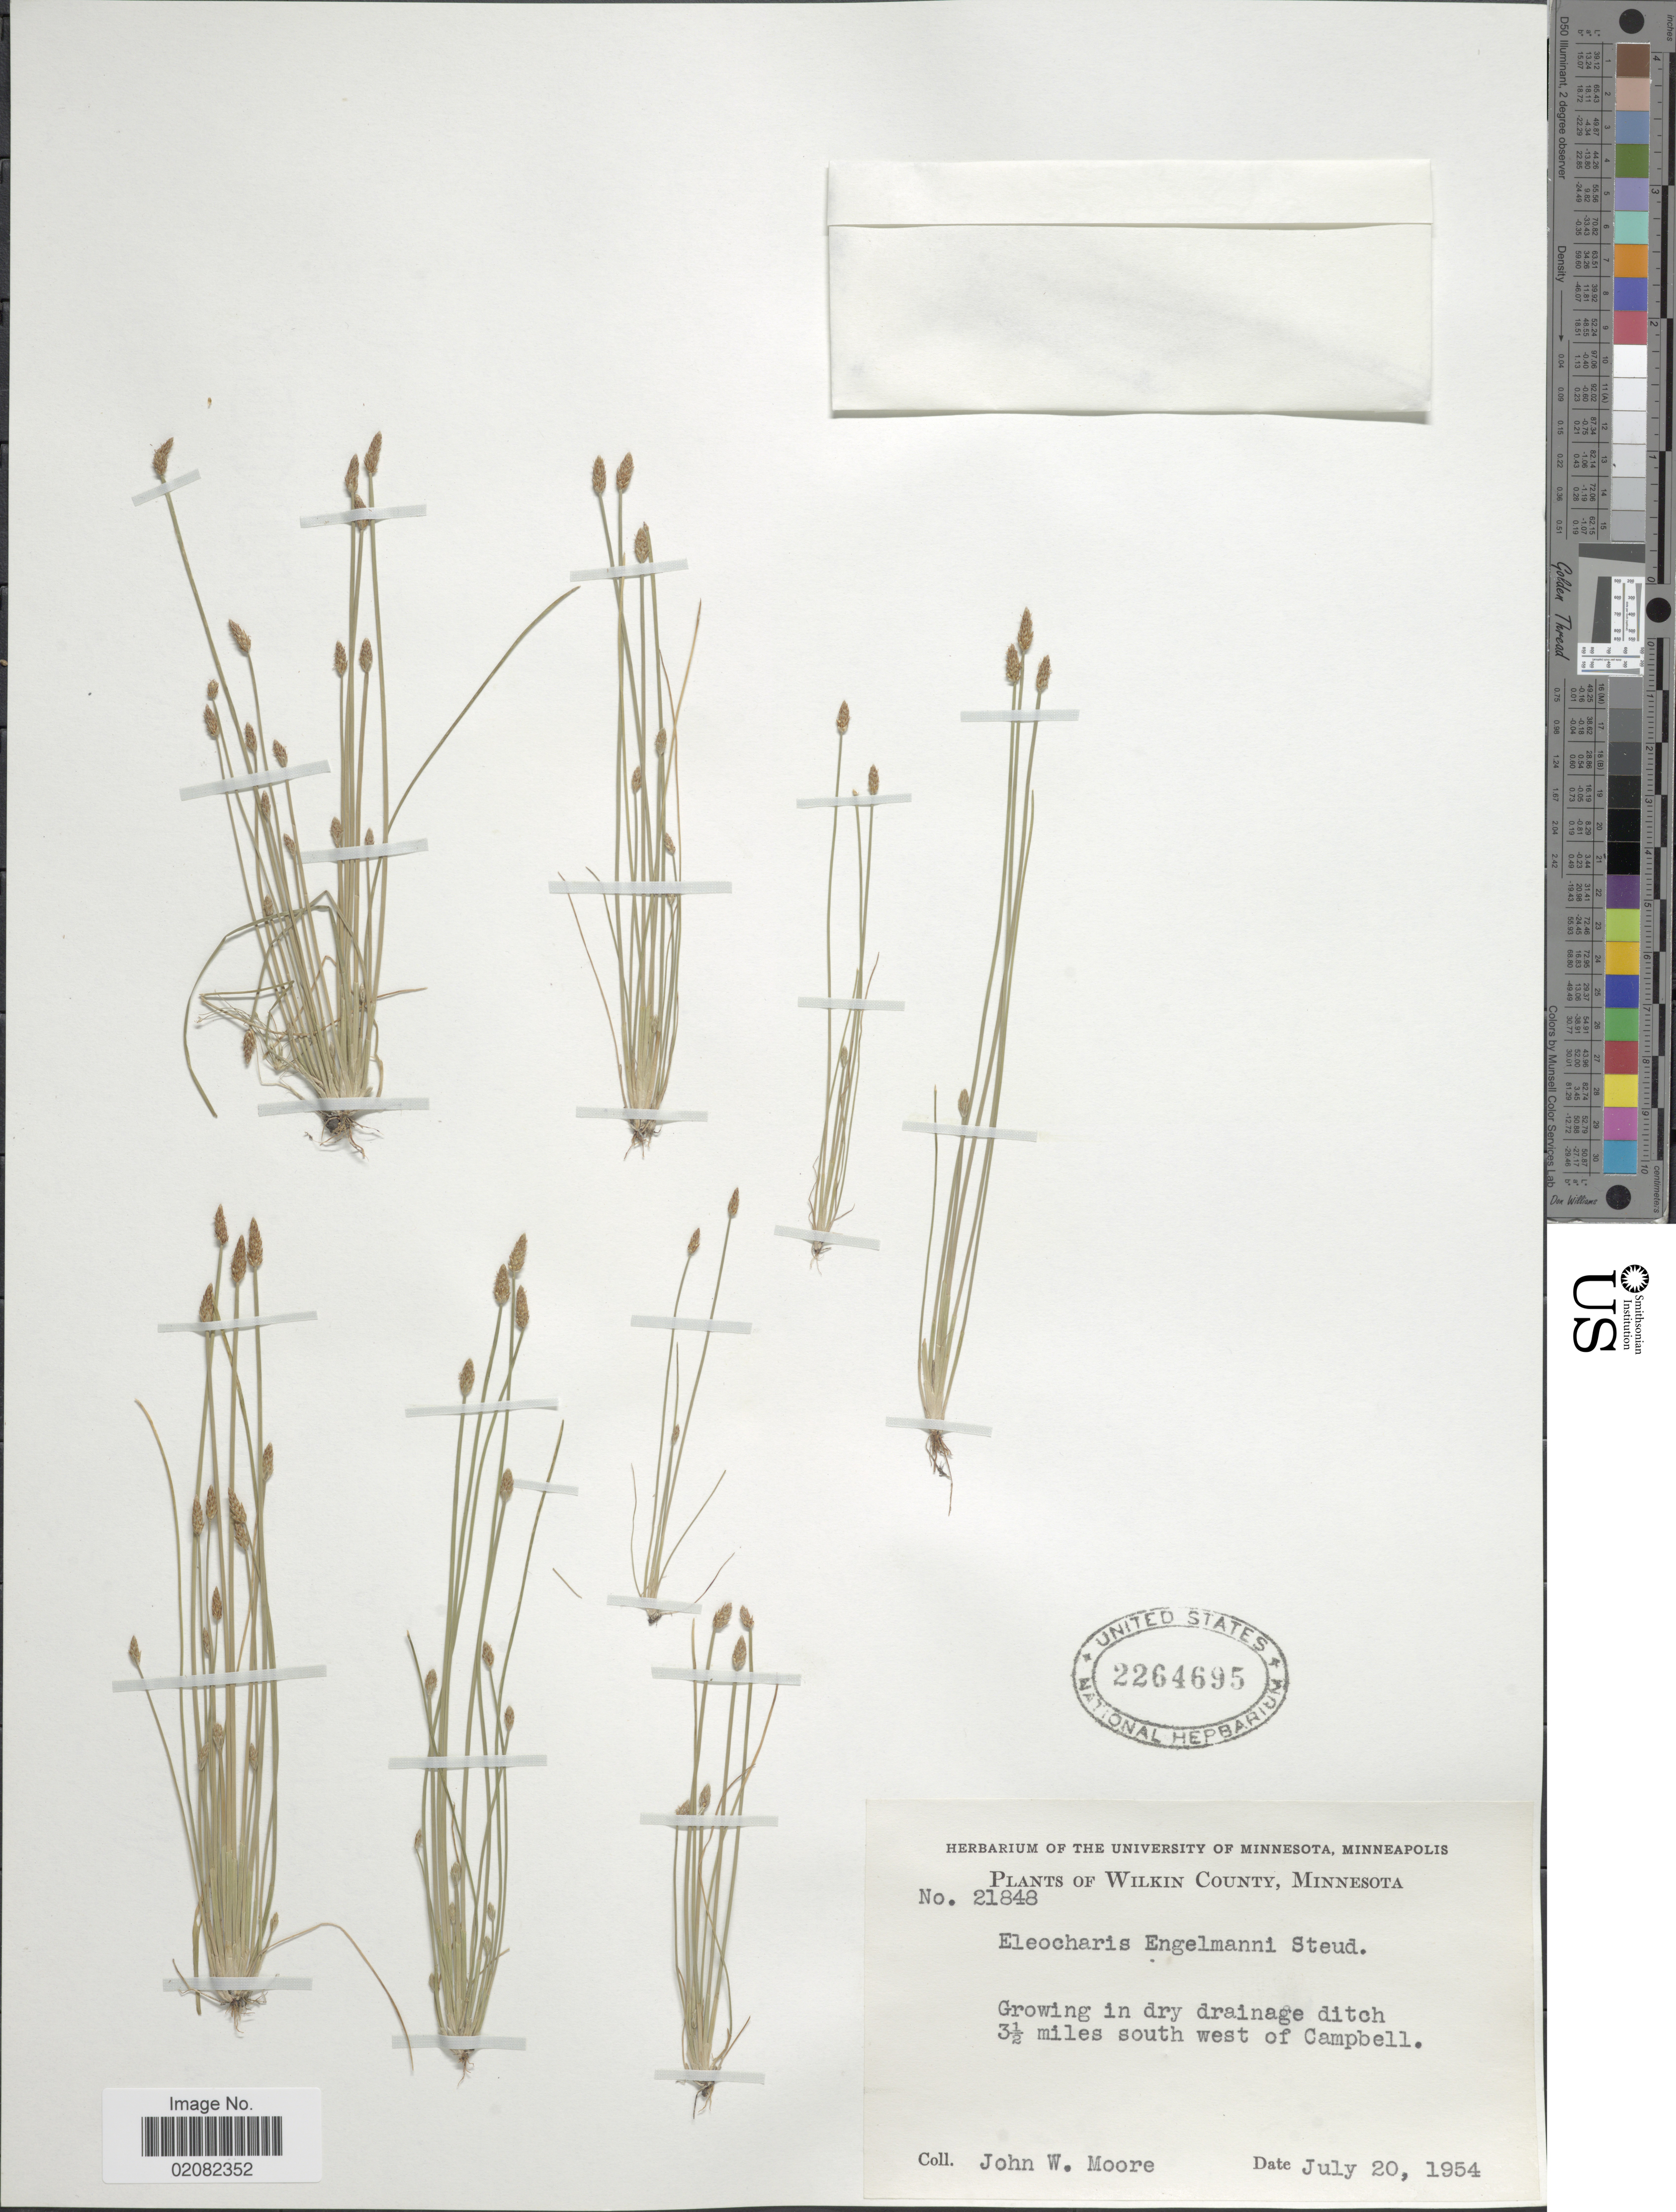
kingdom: Plantae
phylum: Tracheophyta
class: Liliopsida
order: Poales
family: Cyperaceae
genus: Eleocharis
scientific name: Eleocharis engelmannii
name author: Steud.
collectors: J. Moore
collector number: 21848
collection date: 1954-07-20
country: United States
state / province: Minnesota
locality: Wilkin County, Minnesota, Growing in dry drainage ditch 3½ miles south west of Campbell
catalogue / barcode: US 2264695